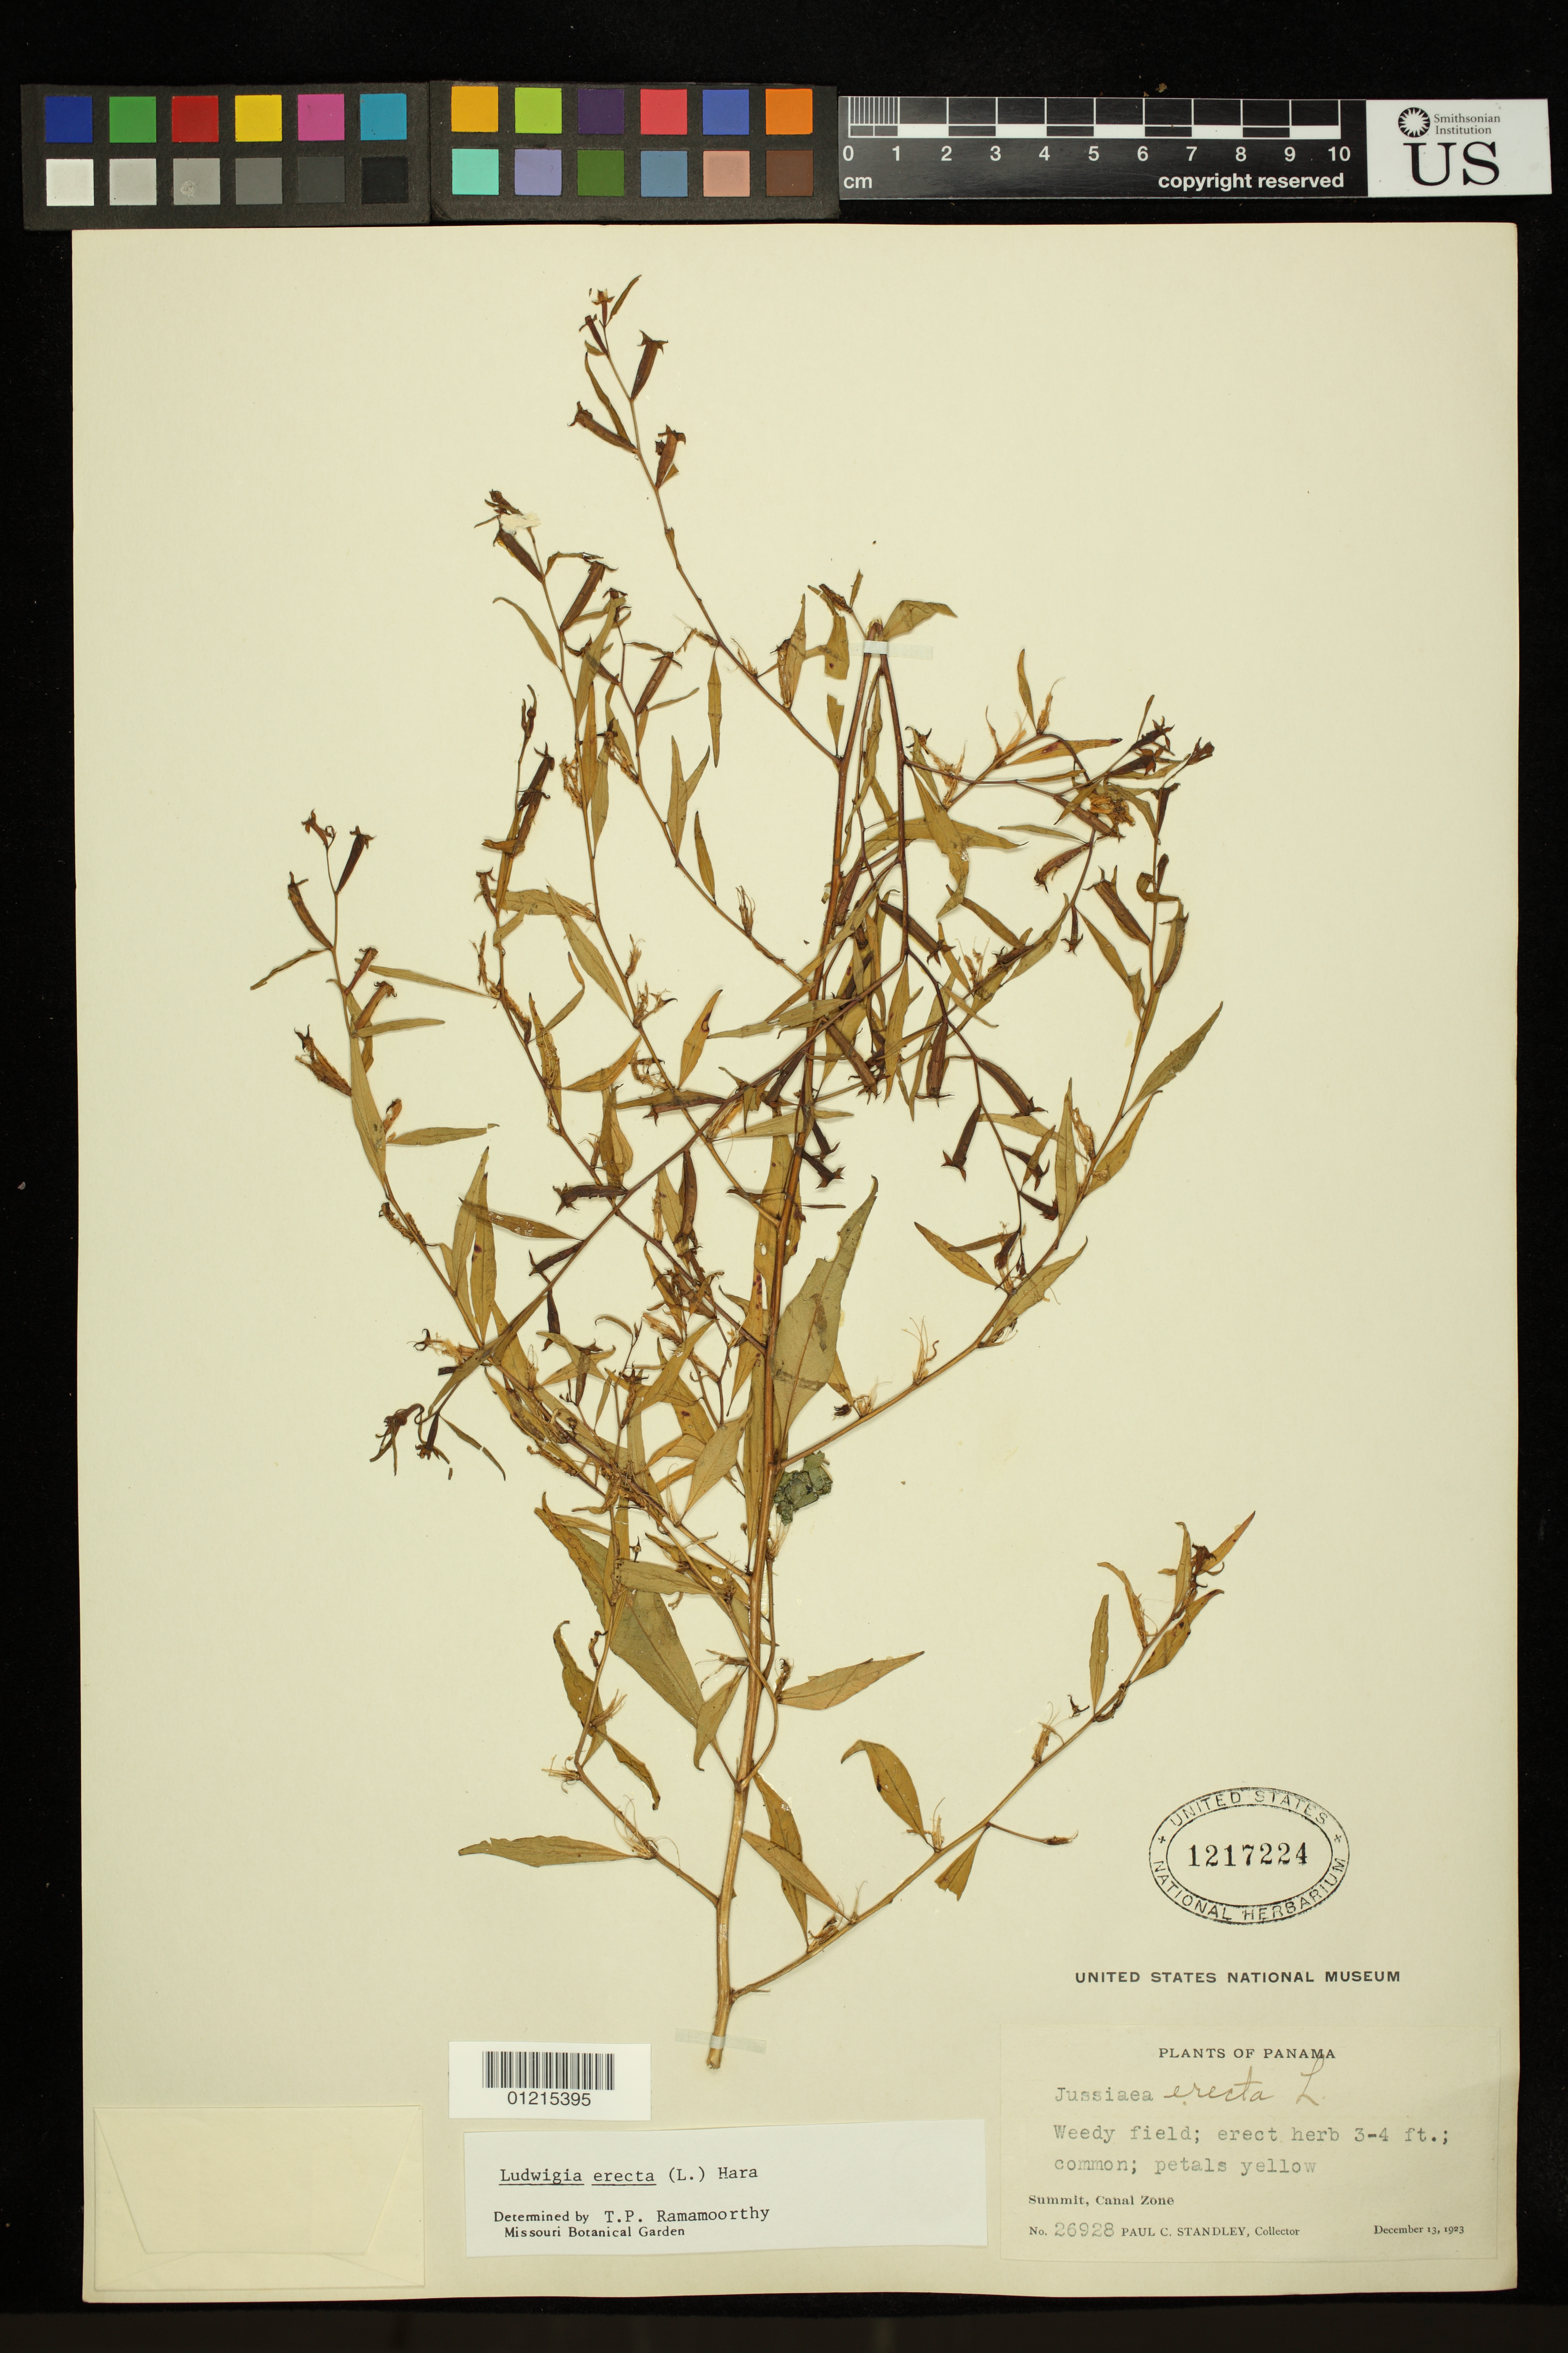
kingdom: Plantae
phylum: Tracheophyta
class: Magnoliopsida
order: Myrtales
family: Onagraceae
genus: Ludwigia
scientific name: Ludwigia erecta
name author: (L.) H. Hara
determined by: Ramamoorthy, T. P.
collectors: P. C. Standley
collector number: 26928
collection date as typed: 13 Dec 1923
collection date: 1923-12-13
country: Panama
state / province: Panamá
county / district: Canal Zone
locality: Summit.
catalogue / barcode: US 1217224